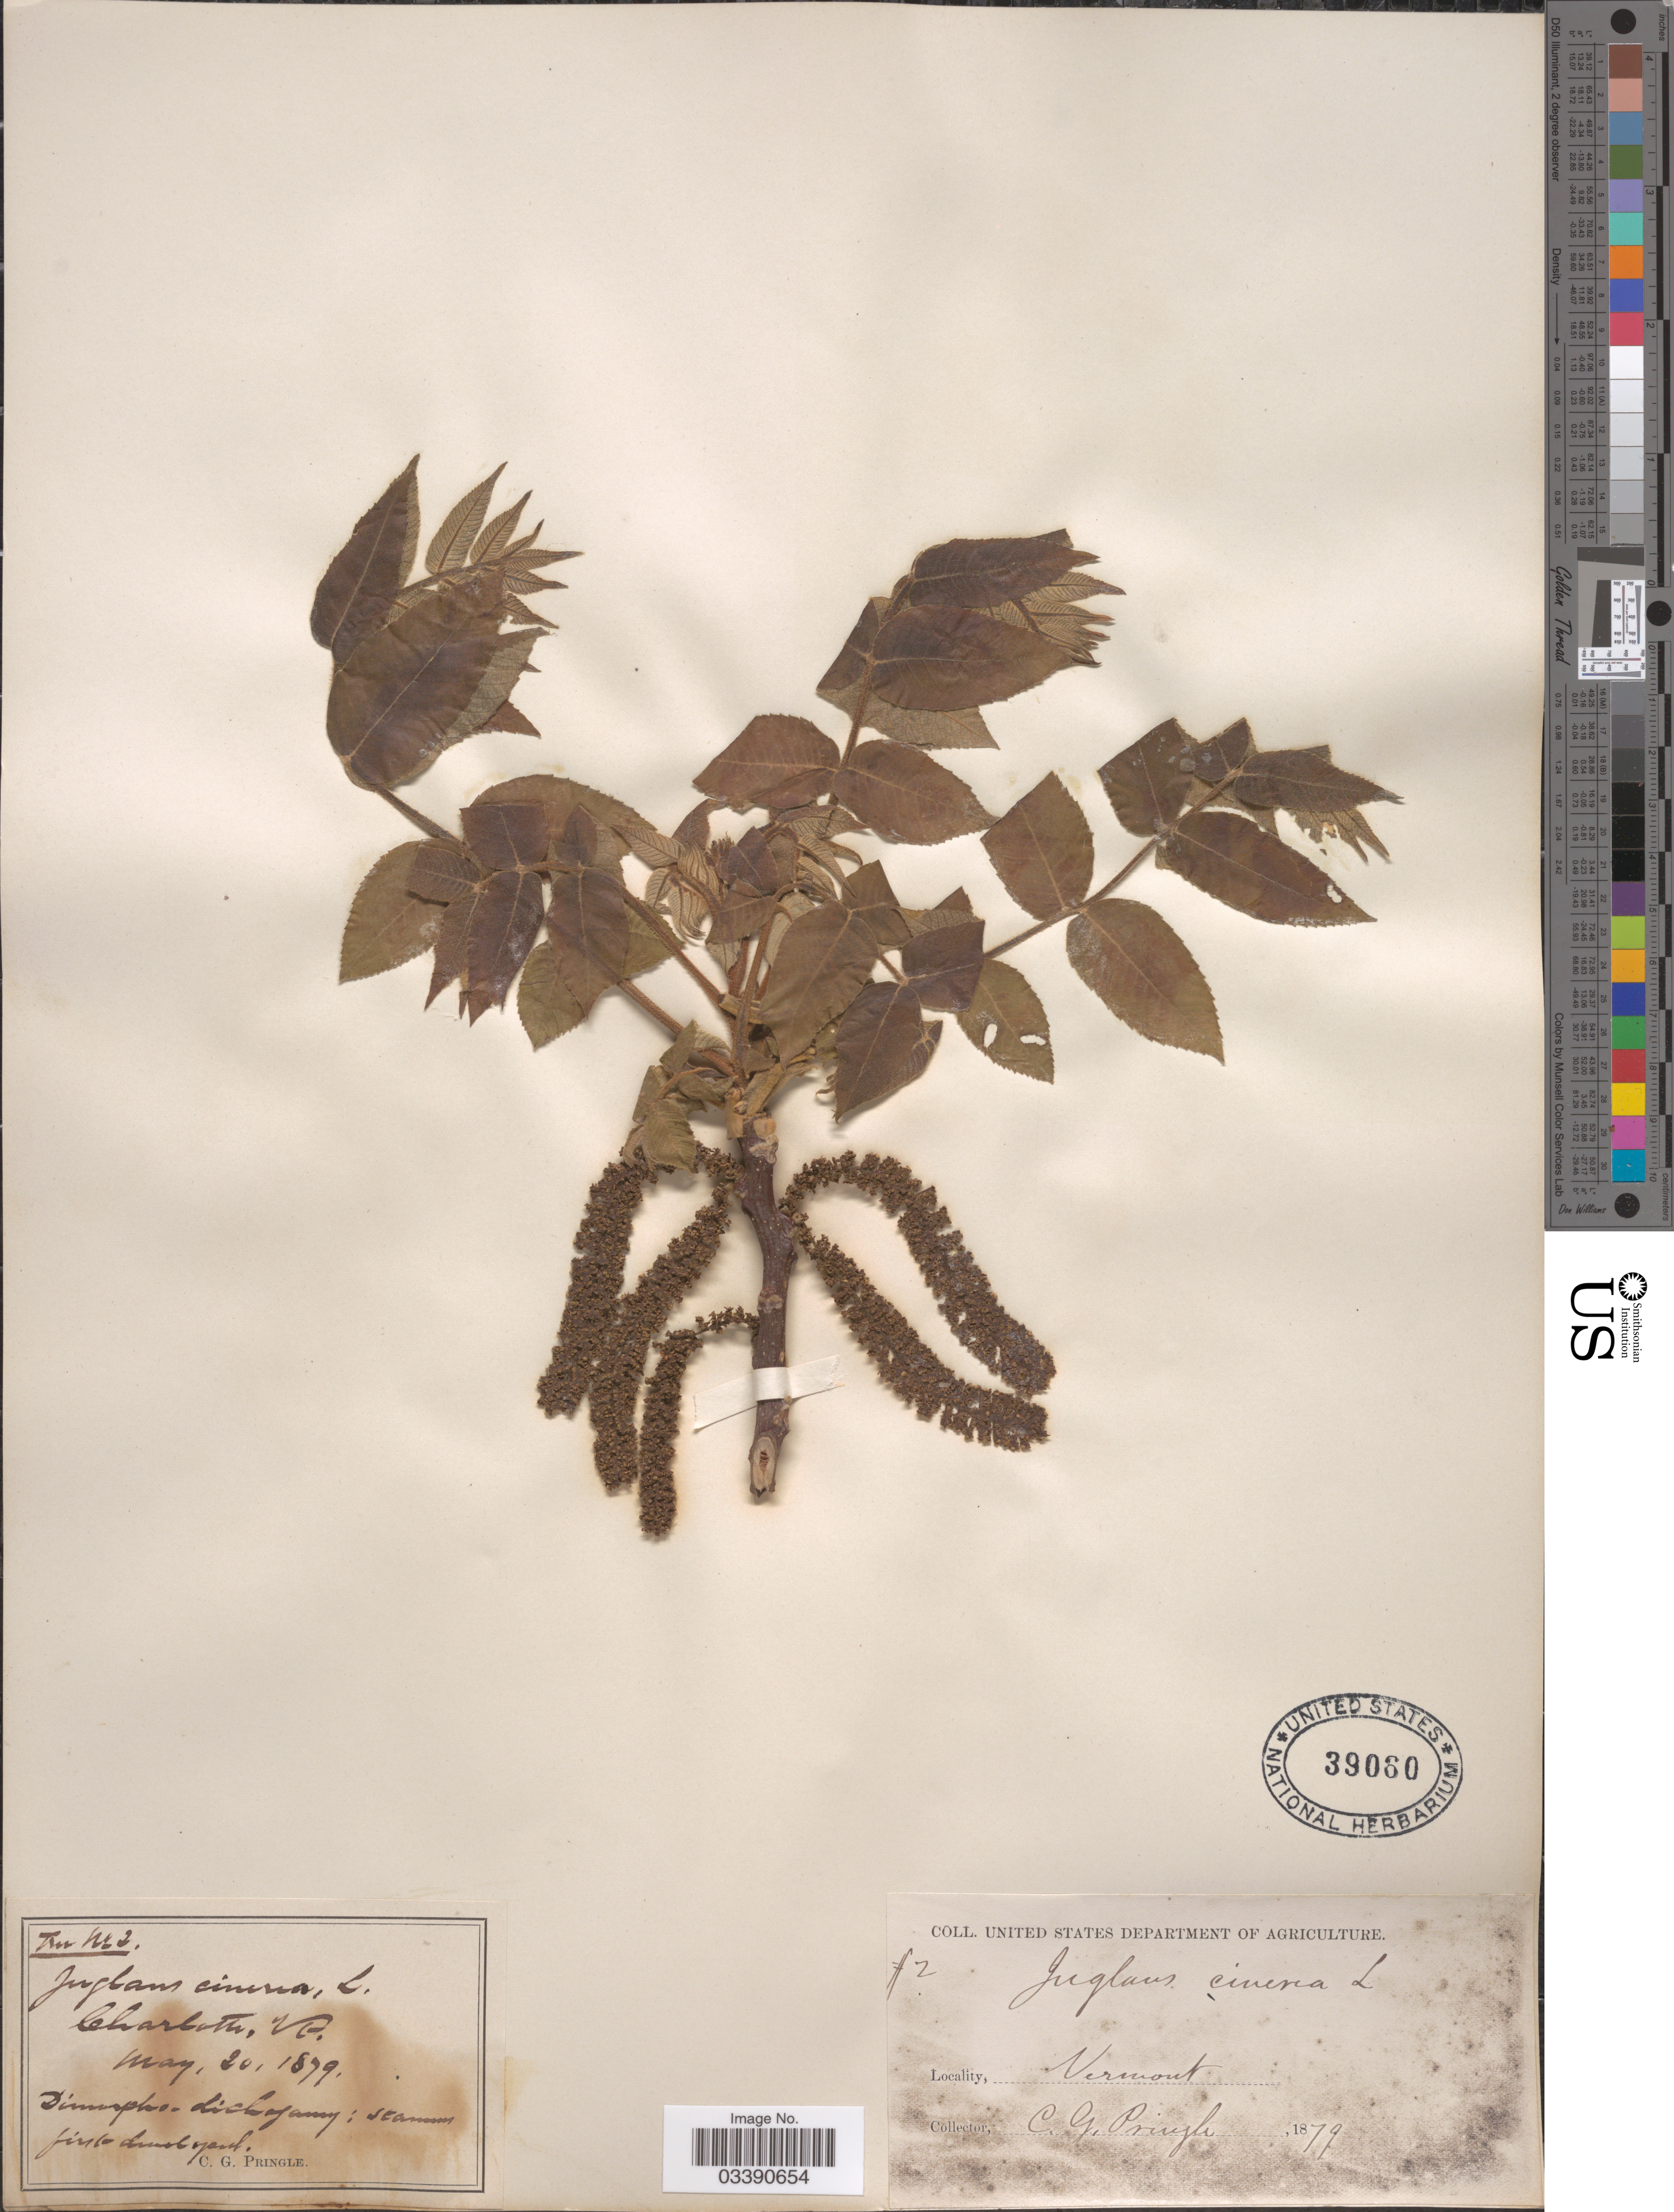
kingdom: Plantae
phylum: Tracheophyta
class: Magnoliopsida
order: Fagales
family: Juglandaceae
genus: Juglans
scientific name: Juglans cinerea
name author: L.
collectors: C. G. Pringle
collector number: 2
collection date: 1879-05-20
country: United States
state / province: Vermont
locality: Charlotte.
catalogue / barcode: US 39060